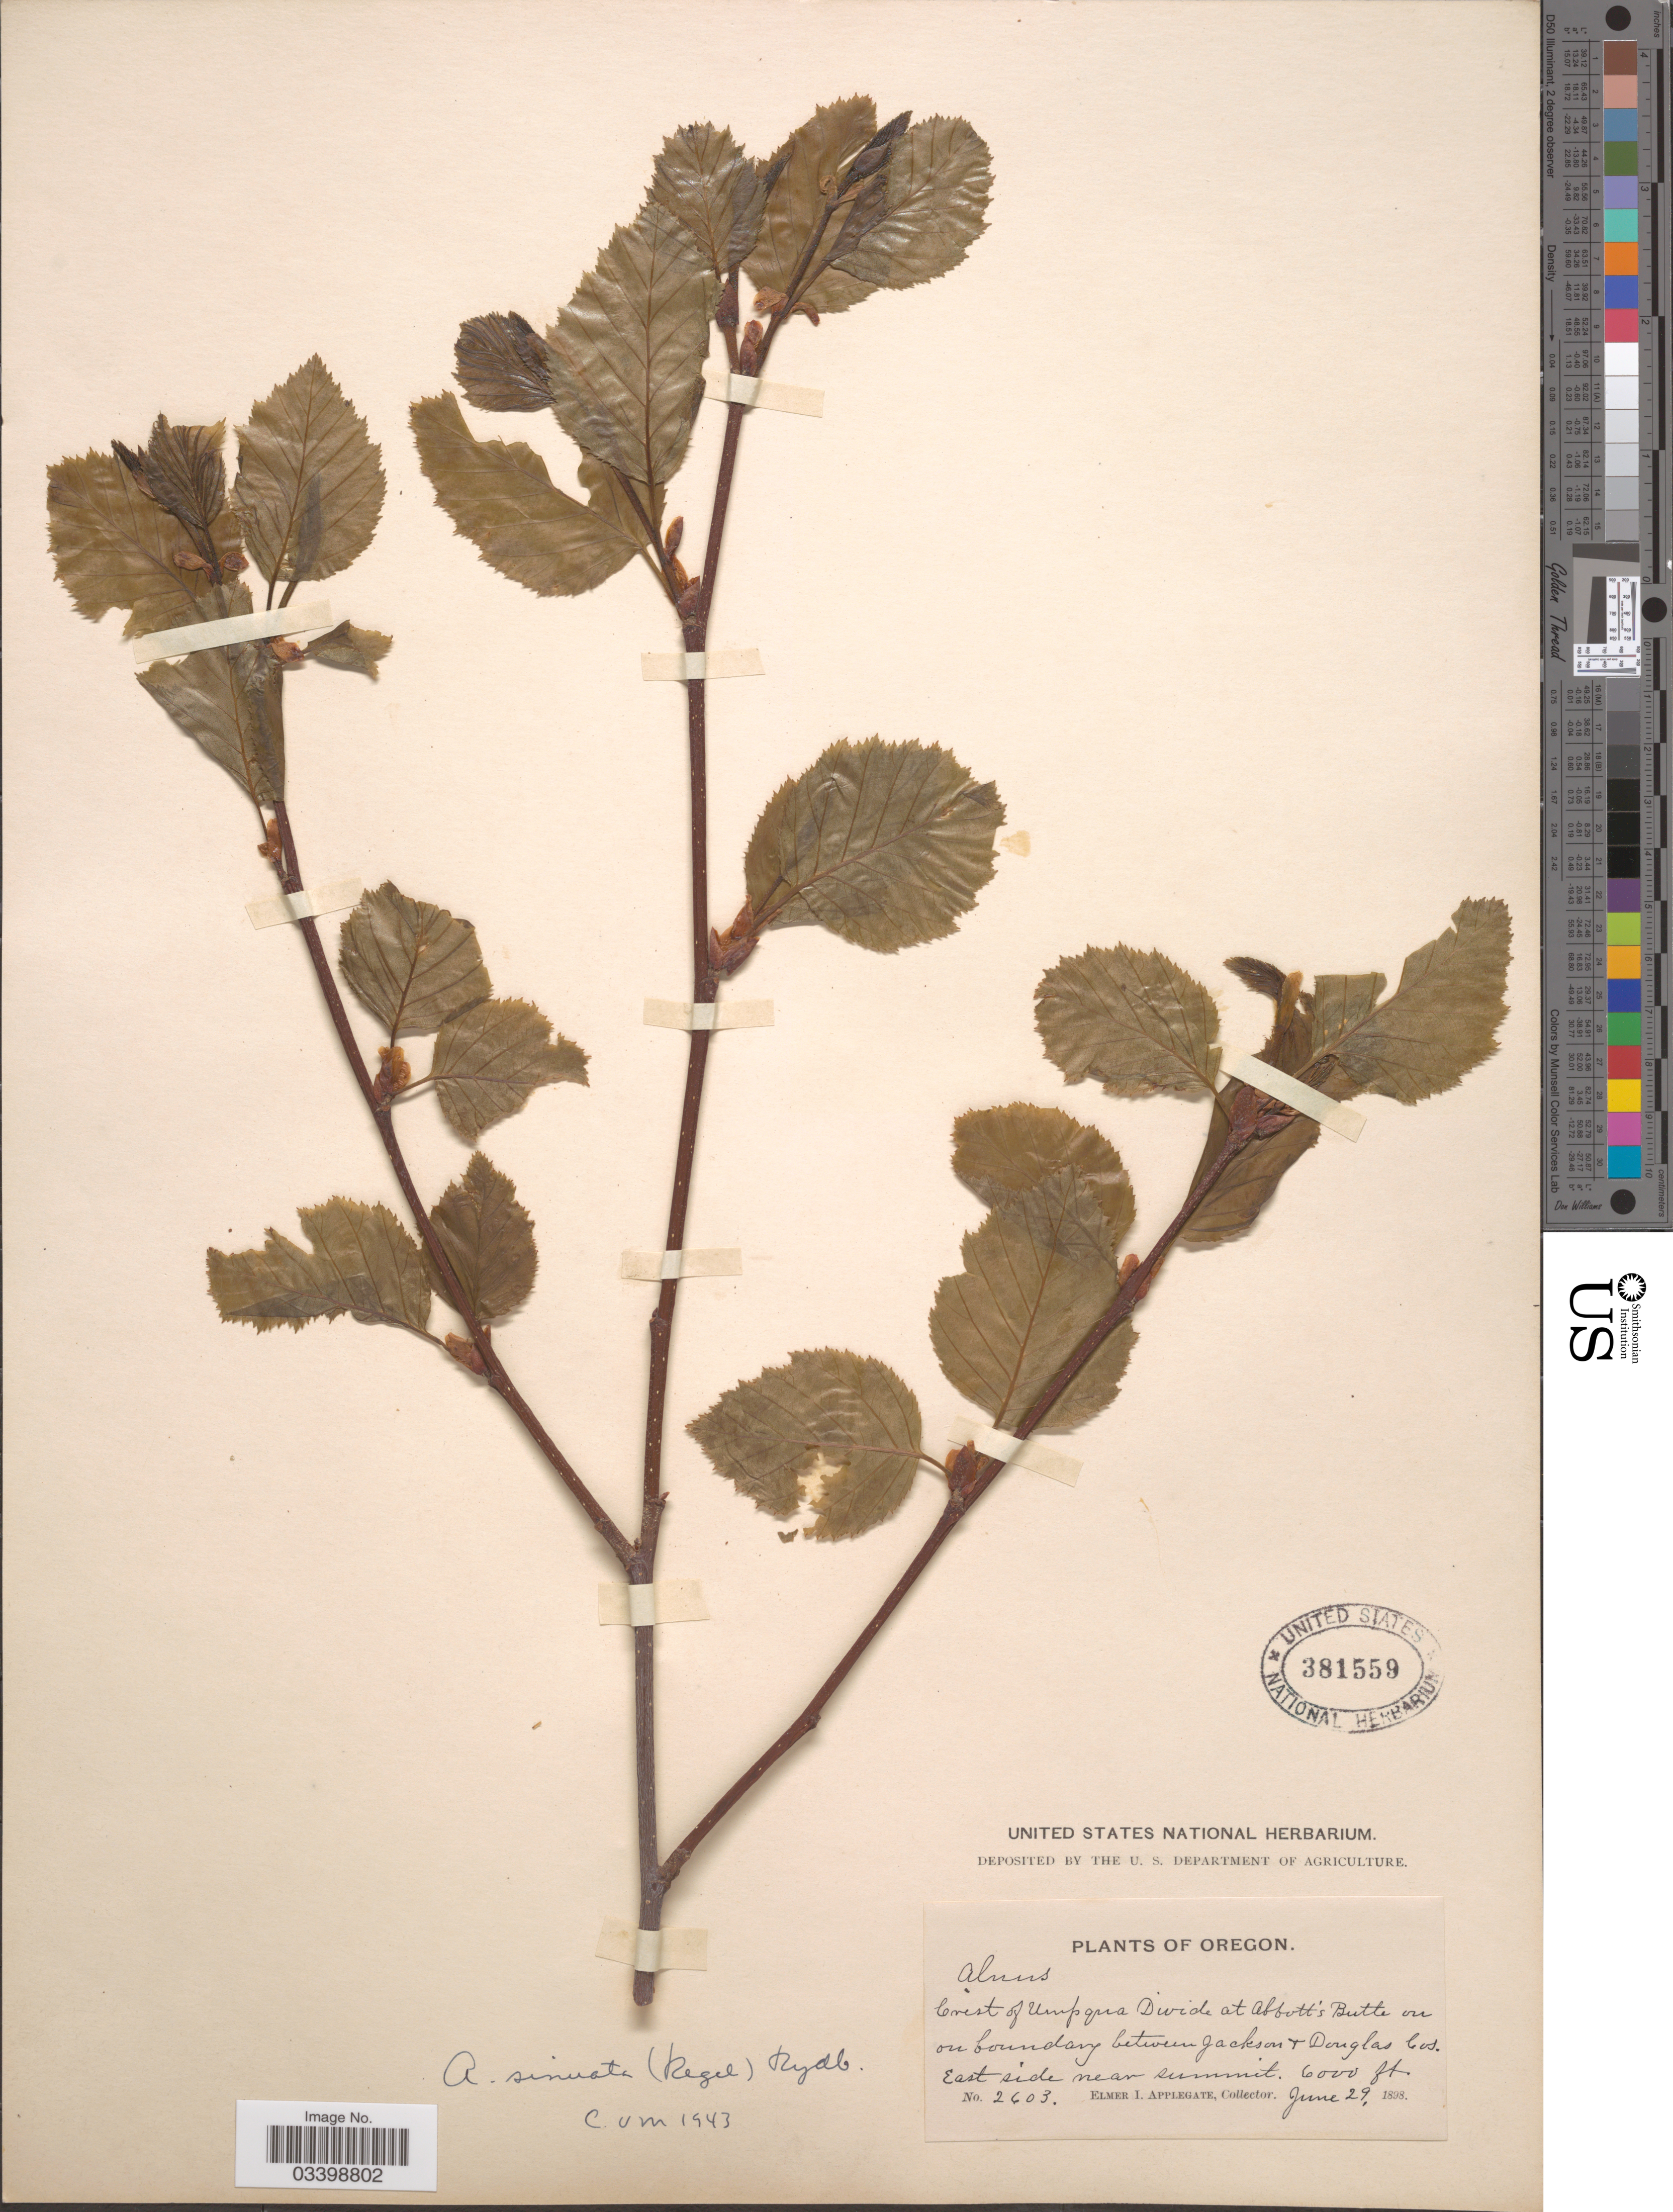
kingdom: Plantae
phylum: Tracheophyta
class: Magnoliopsida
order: Fagales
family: Betulaceae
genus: Alnus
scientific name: Alnus viridis subsp. sinuata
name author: Regel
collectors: E. I. Applegate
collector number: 2603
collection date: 1898-06-29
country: United States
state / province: Oregon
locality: Crest of Umpqua Divide at Abbott's Butte on on boundary between Jackson & Douglas Cos. East side near summit.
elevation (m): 1829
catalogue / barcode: US 381559